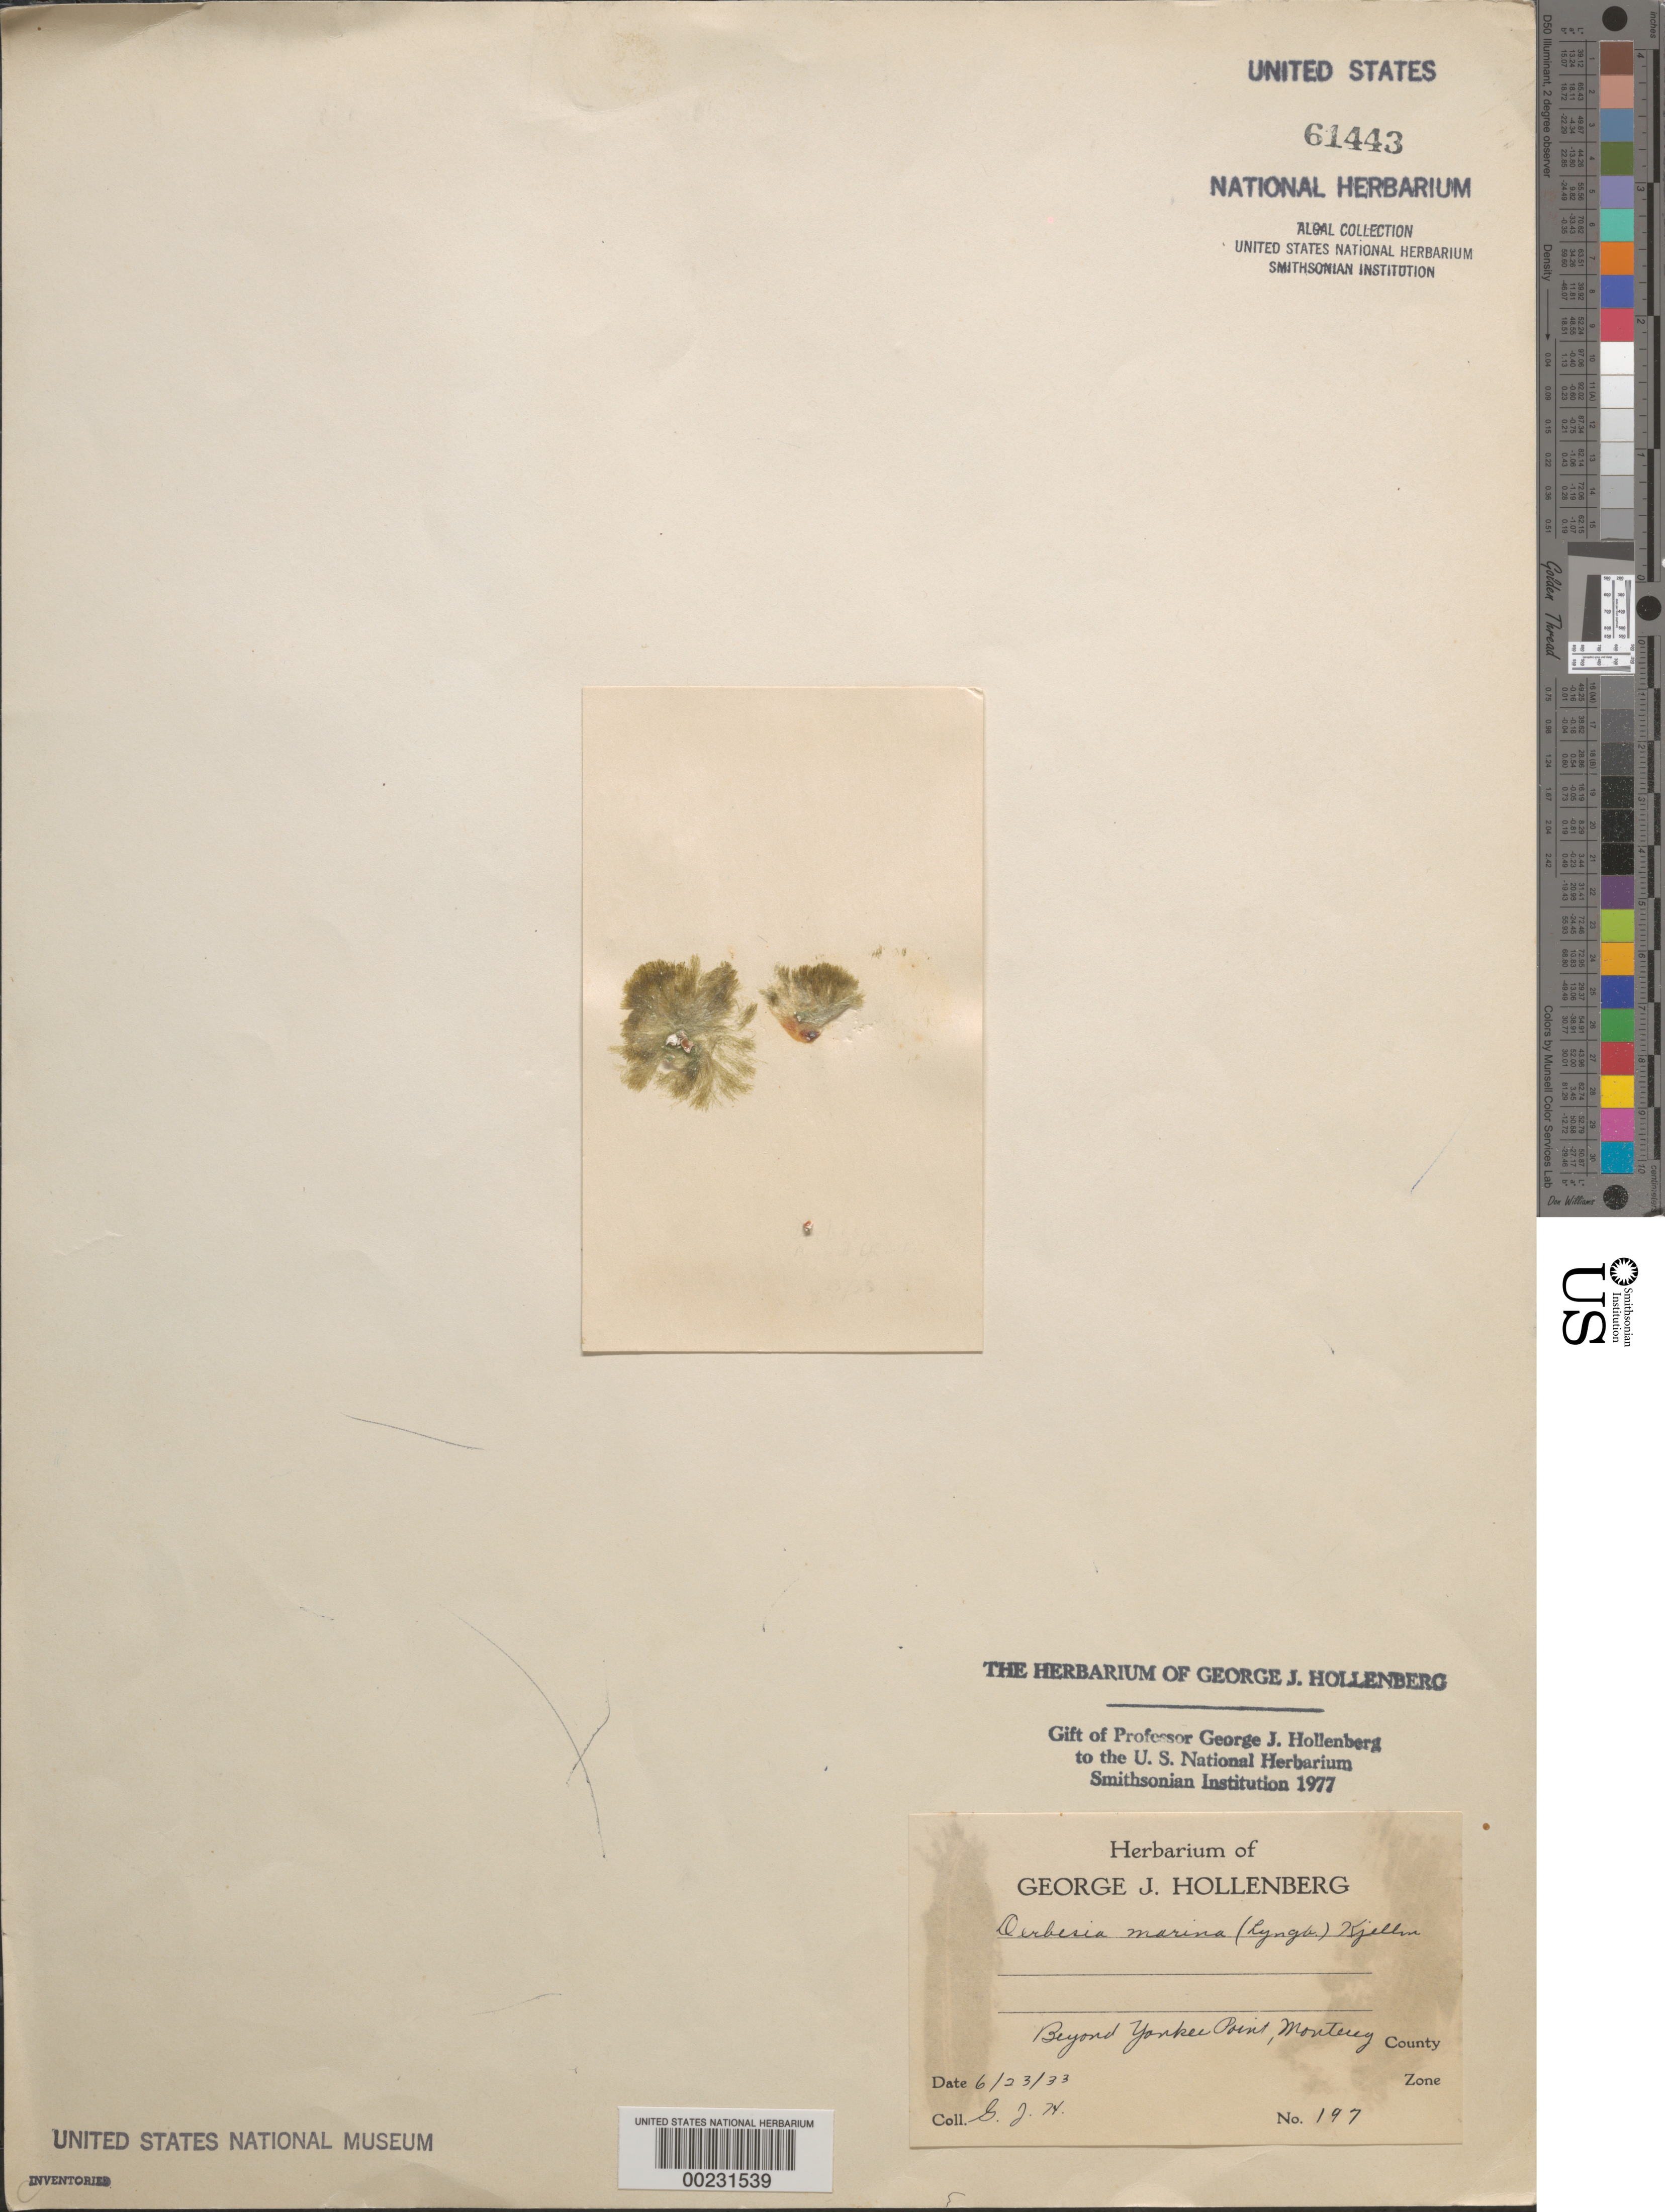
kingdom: Plantae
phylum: Chlorophyta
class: Ulvophyceae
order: Bryopsidales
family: Derbesiaceae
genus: Derbesia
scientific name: Derbesia marina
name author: (Lyngb.) Solier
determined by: Hollenberg, George J.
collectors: G. Hollenberg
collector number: GJH 197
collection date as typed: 23 Jun 1933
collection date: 1933-06-23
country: United States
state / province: California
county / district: Monterey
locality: Beyond Yankee Point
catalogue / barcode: US 61443